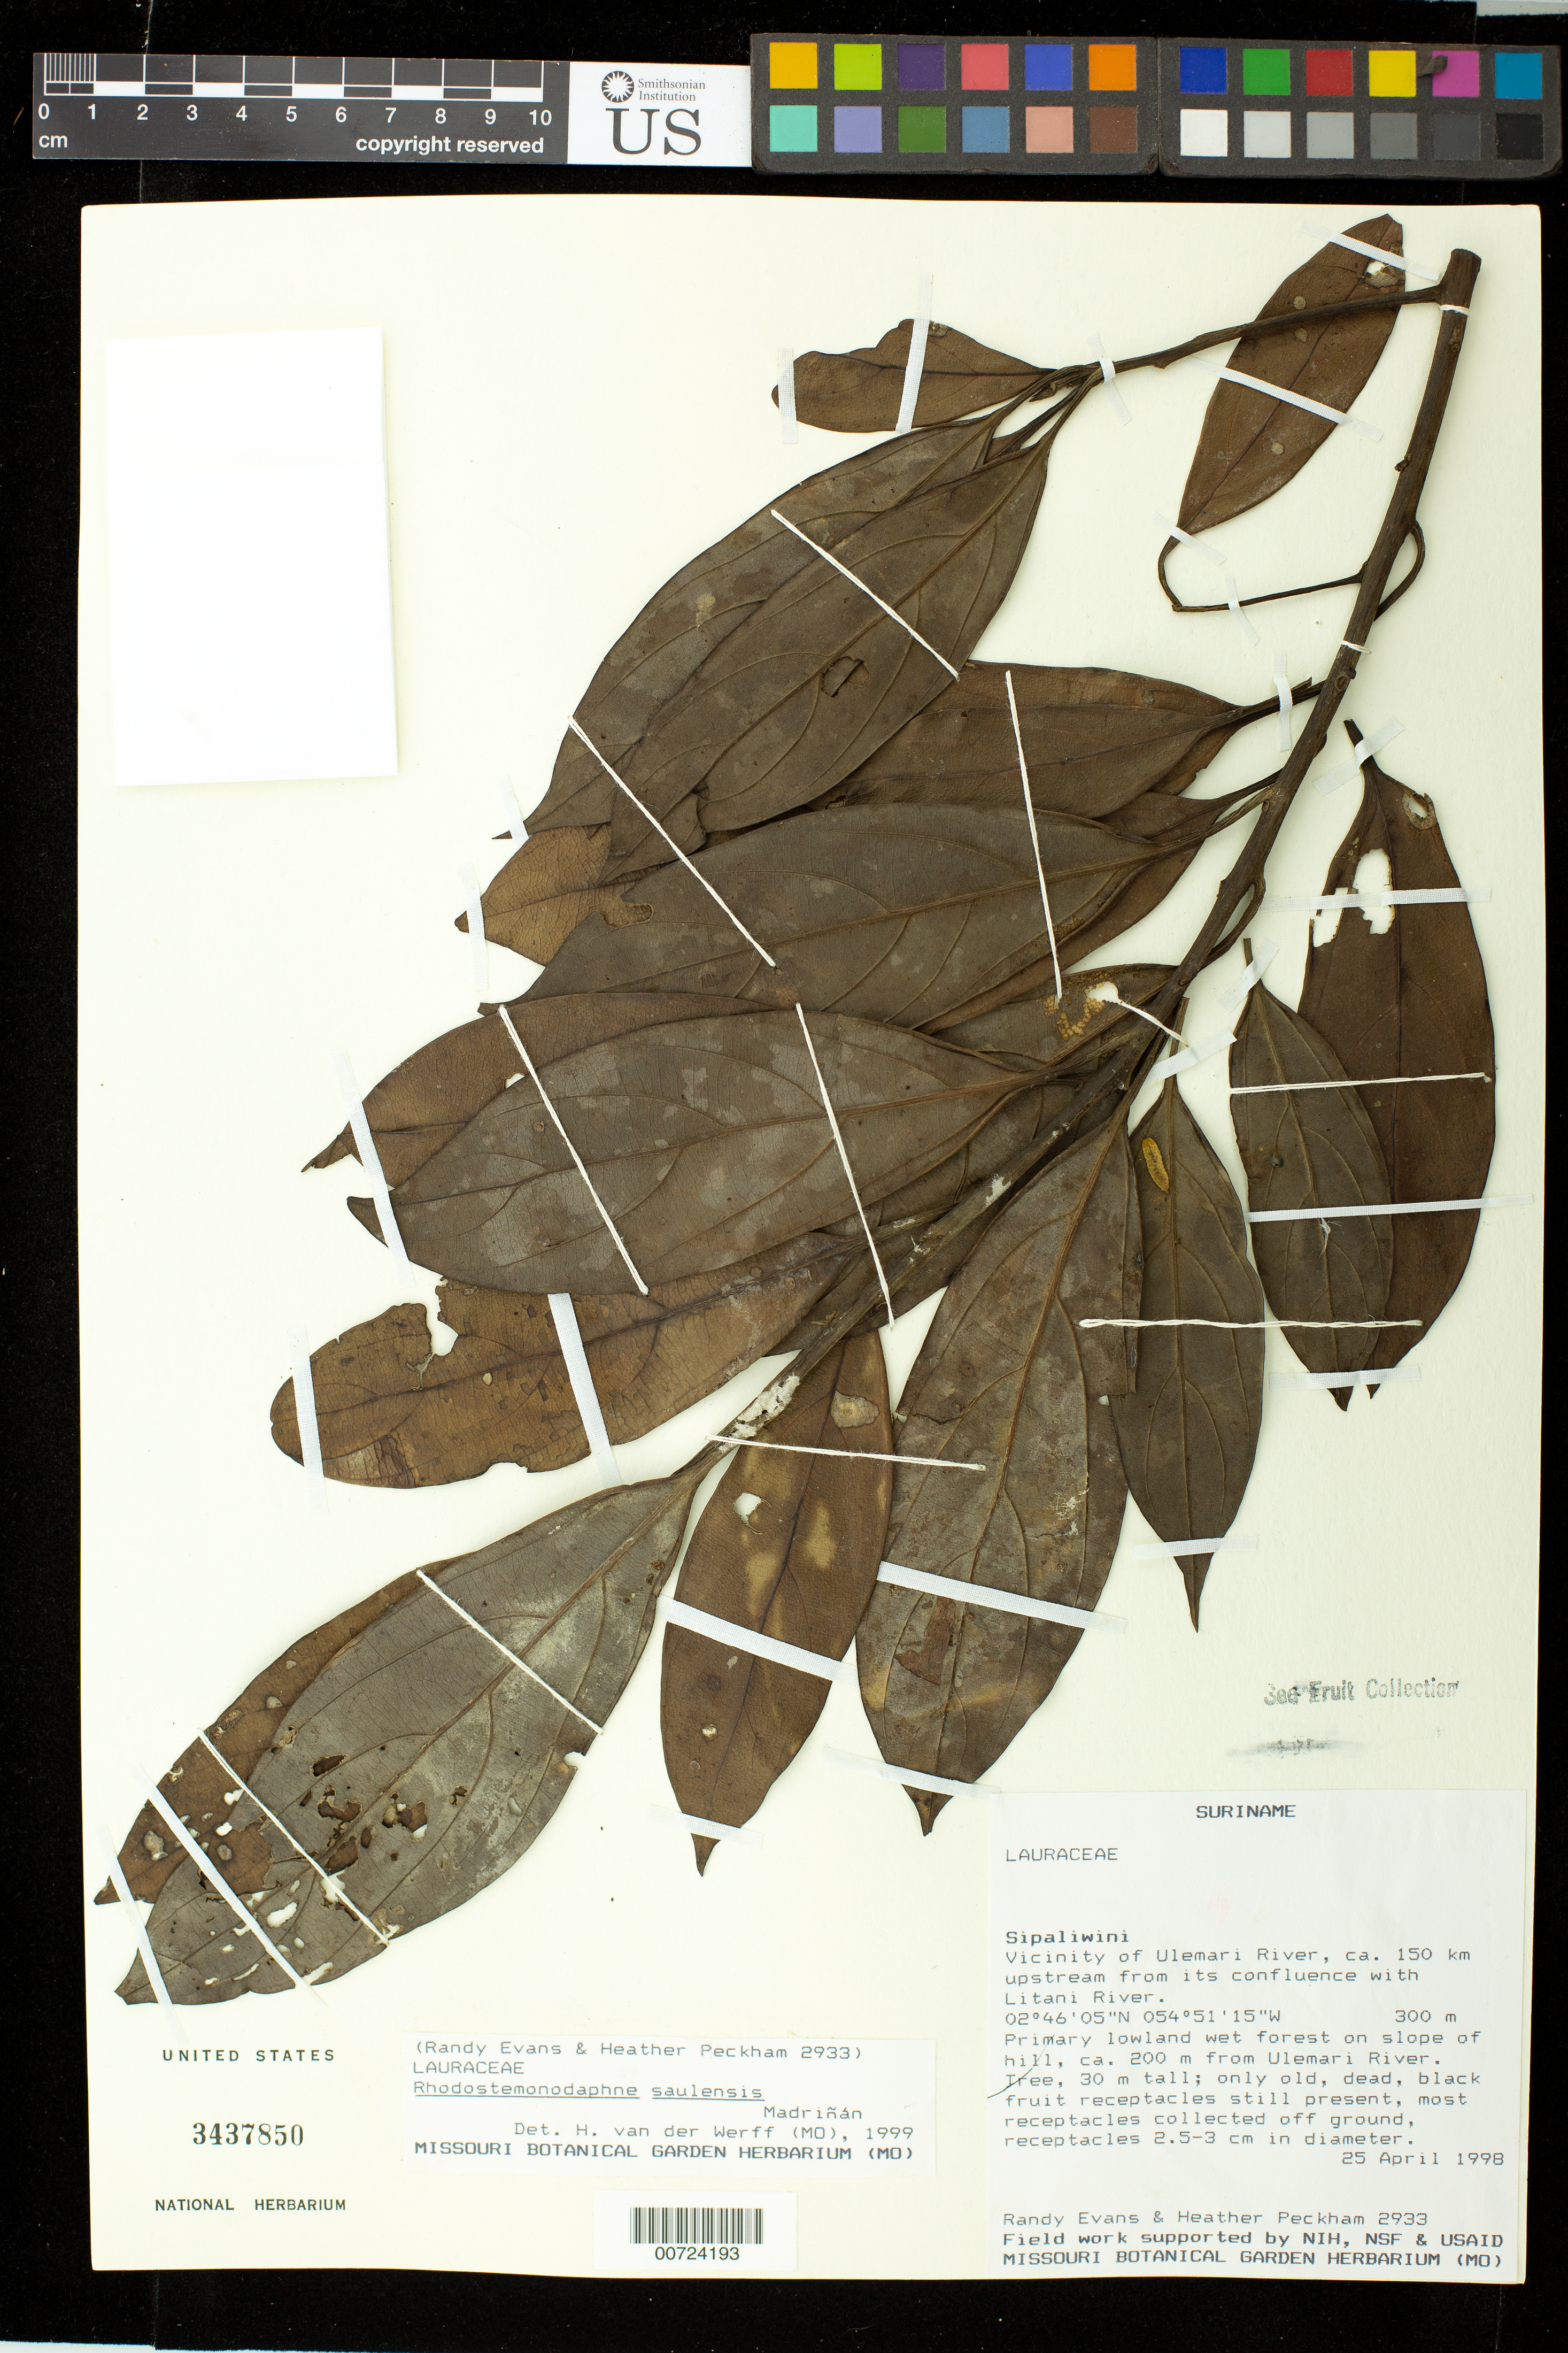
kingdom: Plantae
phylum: Tracheophyta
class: Magnoliopsida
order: Laurales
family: Lauraceae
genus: Rhodostemonodaphne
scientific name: Rhodostemonodaphne saulensis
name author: Madriñán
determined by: van der Werff, H., (MO), Missouri Botanical Garden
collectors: R. Evans & H. Peckham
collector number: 2933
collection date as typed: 25-Apr-98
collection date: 1998-04-25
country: Suriname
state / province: Sipaliwini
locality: Ulemari R., ca. 150 km upstream from confl. with Litani R.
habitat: Primary lowland wet forest on crest of small hill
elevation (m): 300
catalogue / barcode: US 3437850